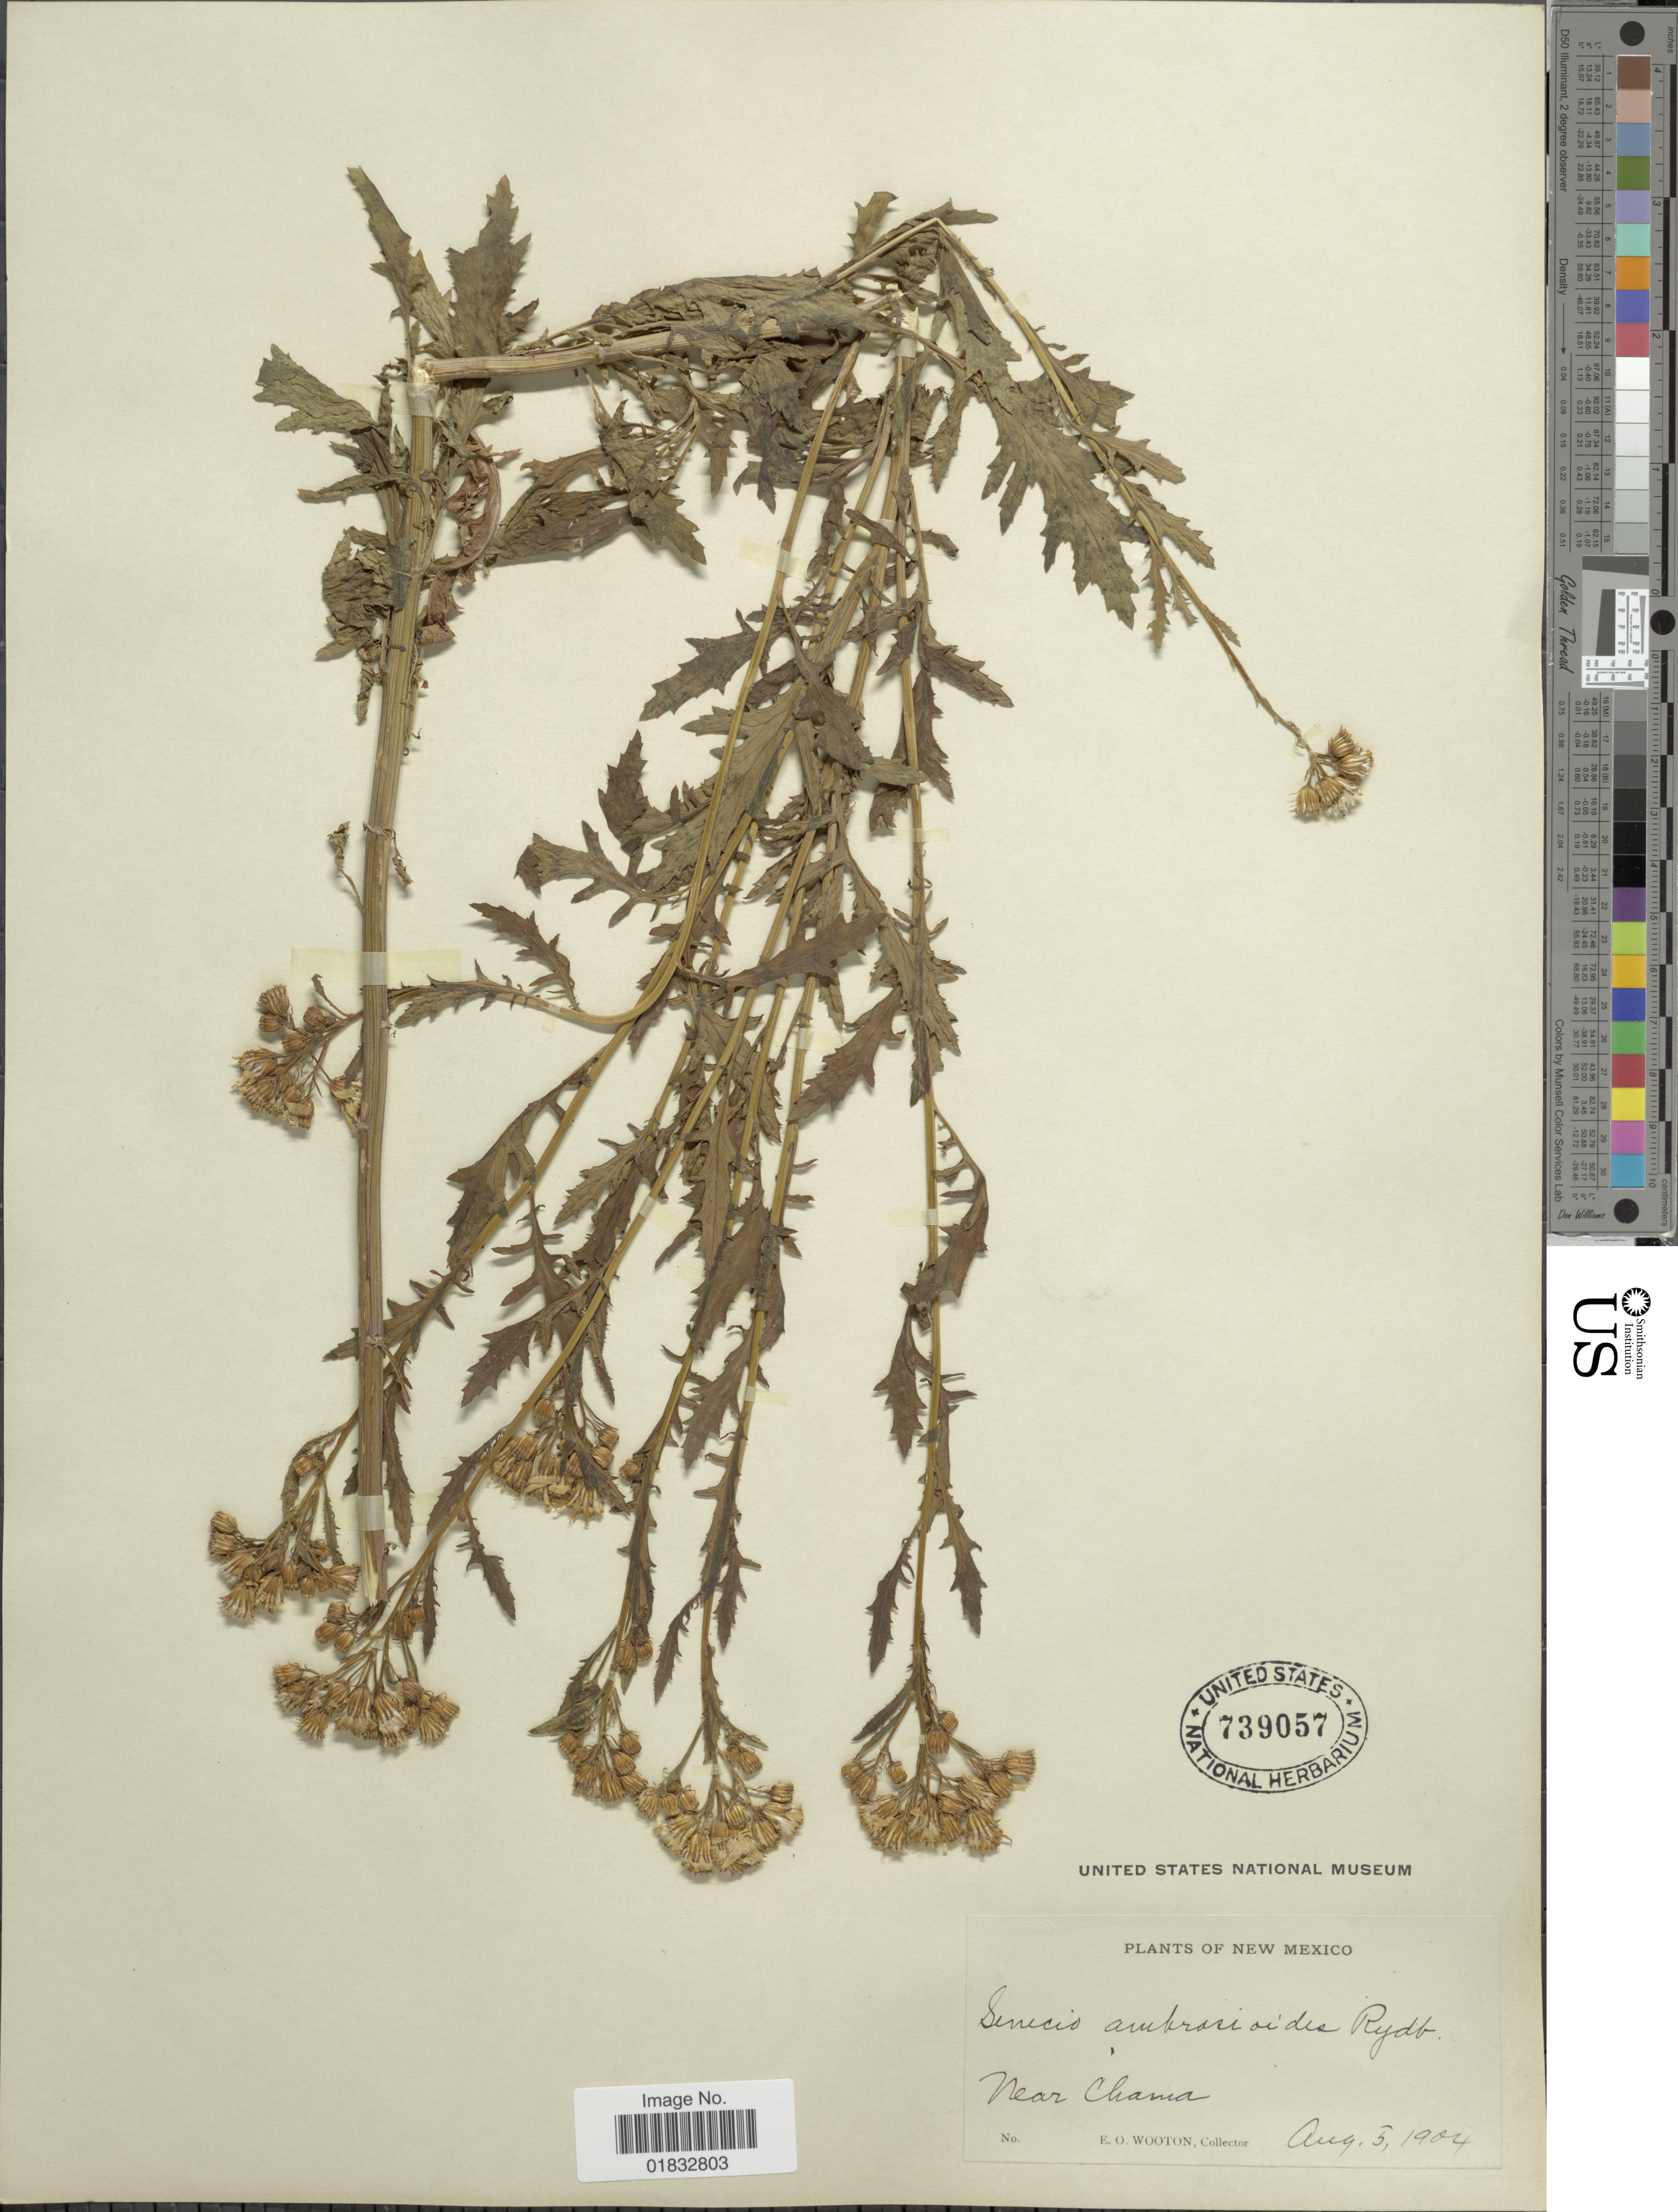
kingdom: Plantae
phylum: Tracheophyta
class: Magnoliopsida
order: Asterales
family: Asteraceae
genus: Senecio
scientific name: Senecio eremophilus var. kingii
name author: (Rydb.) Greenm.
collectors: E. O. Wooton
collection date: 1904-08-05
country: United States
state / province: New Mexico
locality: Near Chama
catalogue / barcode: US 739057